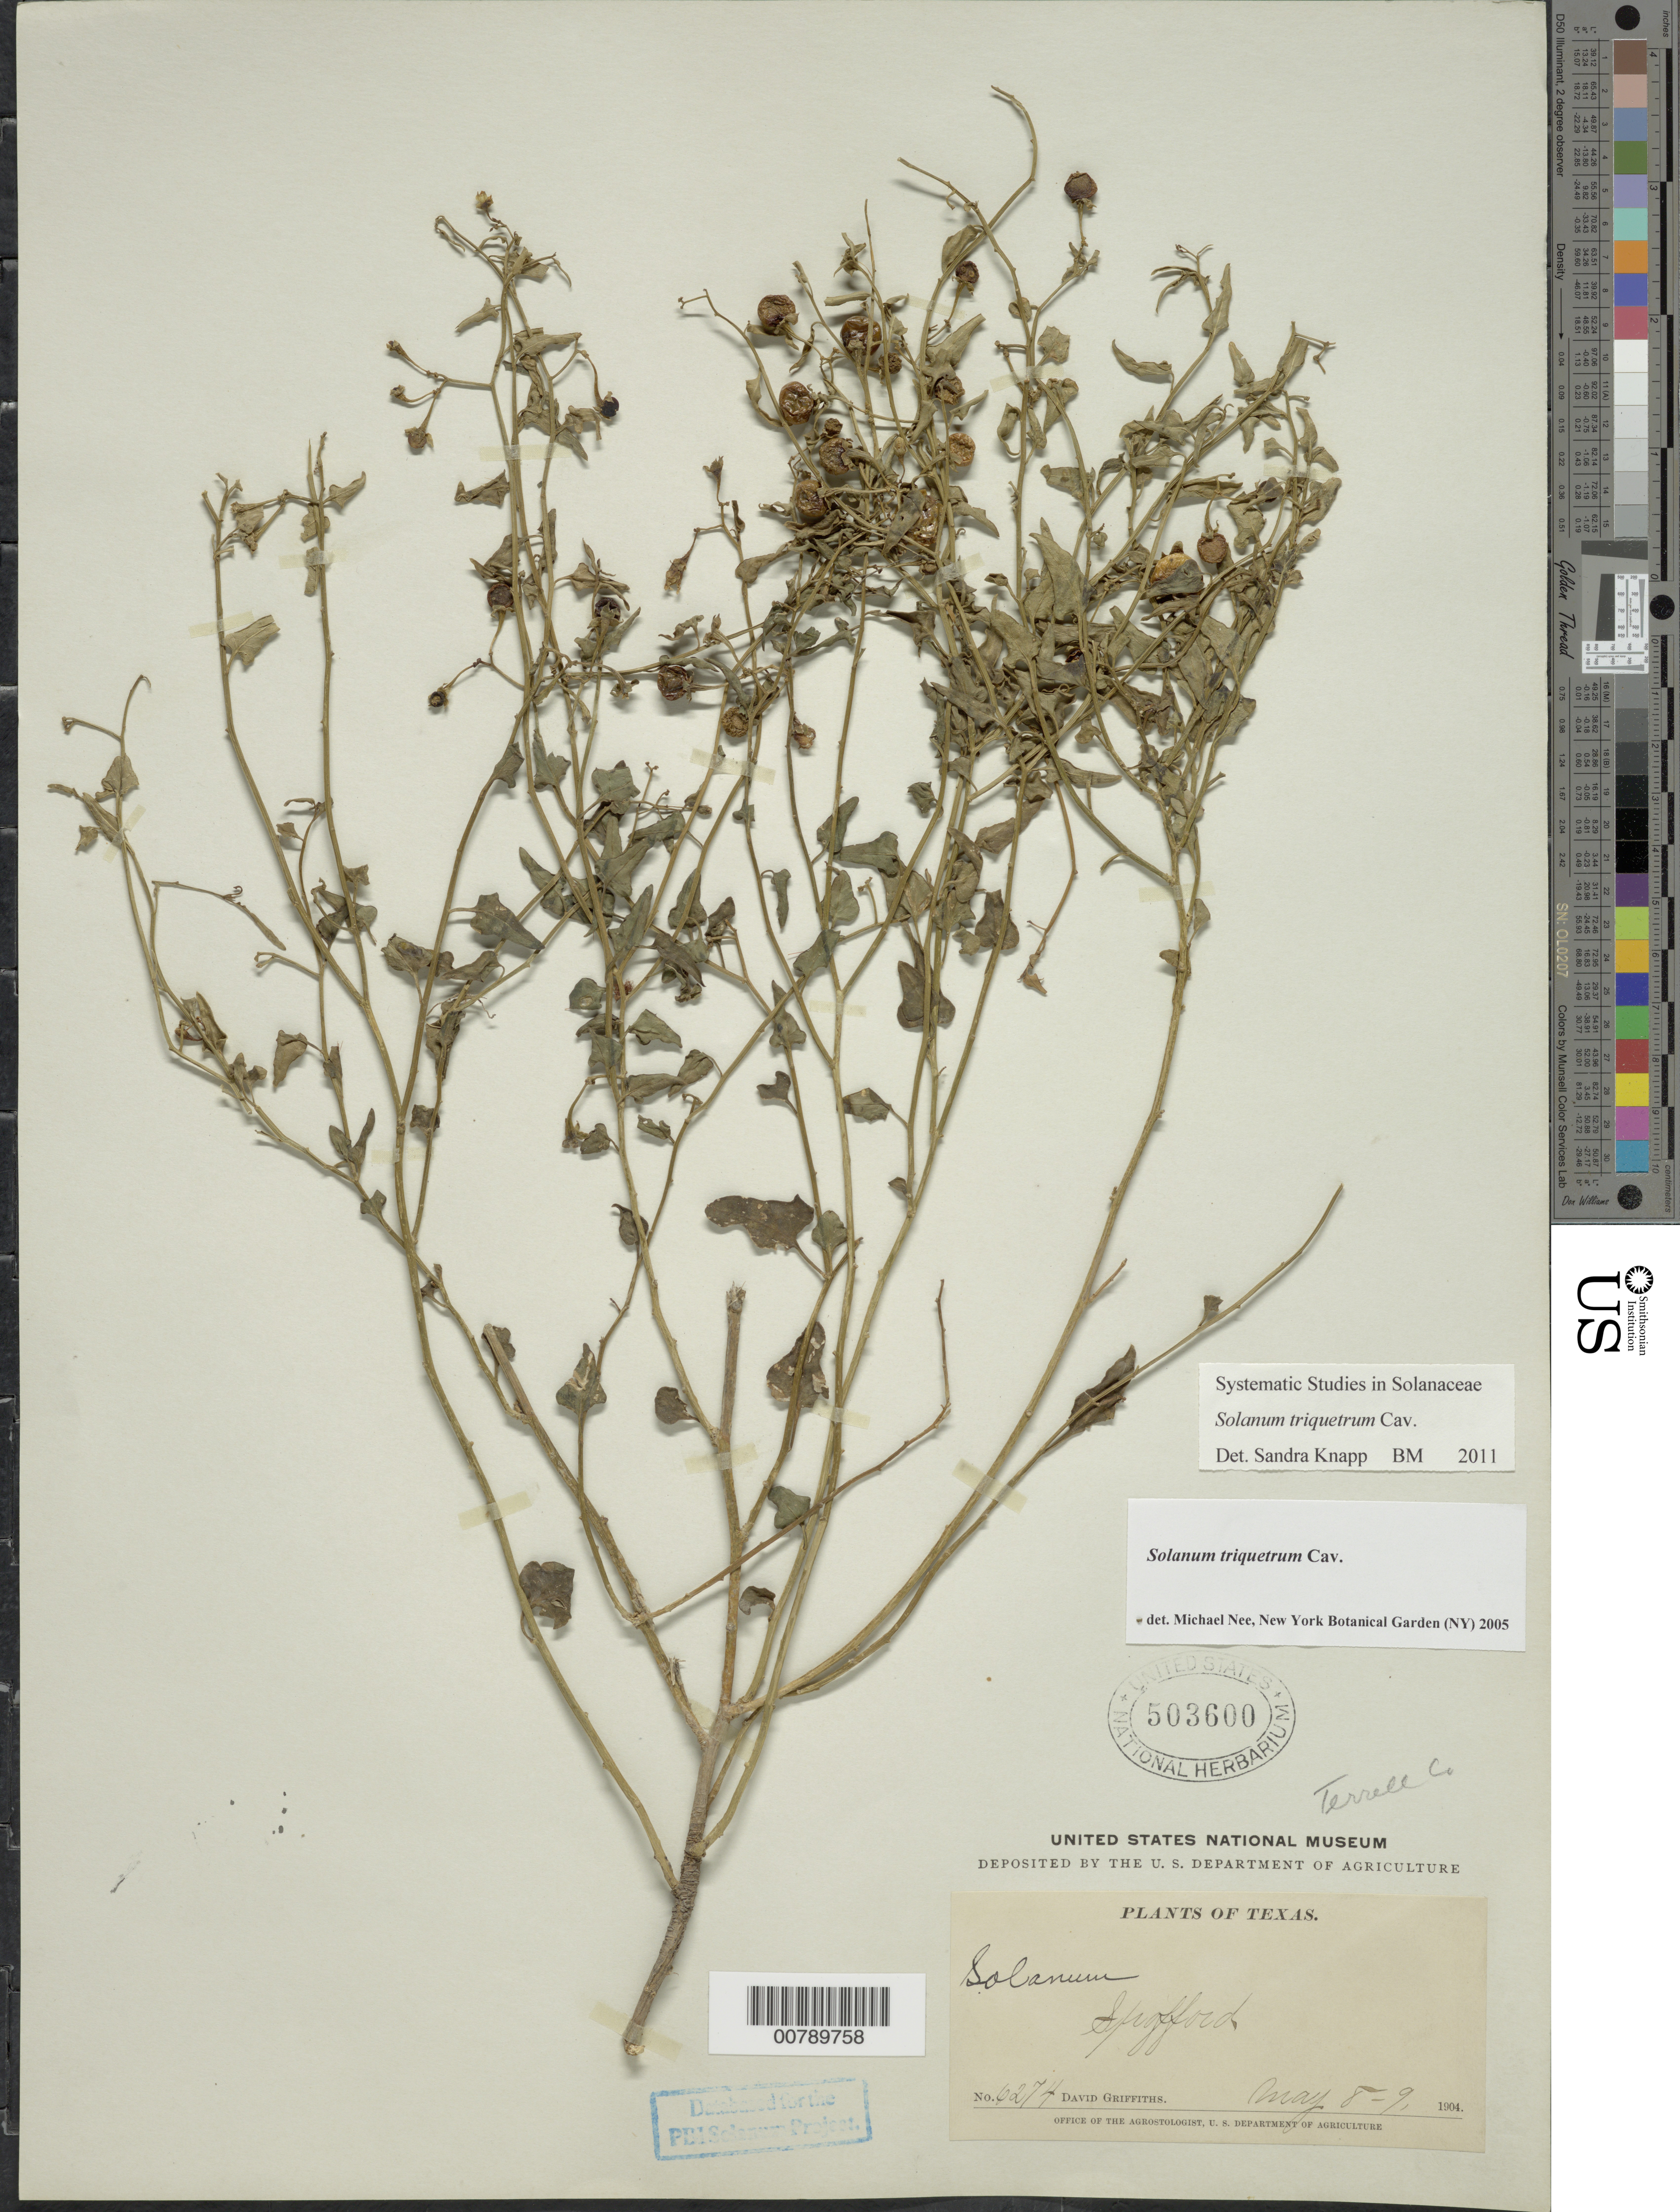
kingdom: Plantae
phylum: Tracheophyta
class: Magnoliopsida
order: Solanales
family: Solanaceae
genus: Solanum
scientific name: Solanum triquetrum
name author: Cav.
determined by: Knapp, S. D.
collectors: D. Griffiths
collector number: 6274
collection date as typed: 8 May 1904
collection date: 1904-05-08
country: United States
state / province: Texas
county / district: Terrell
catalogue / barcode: US 503600